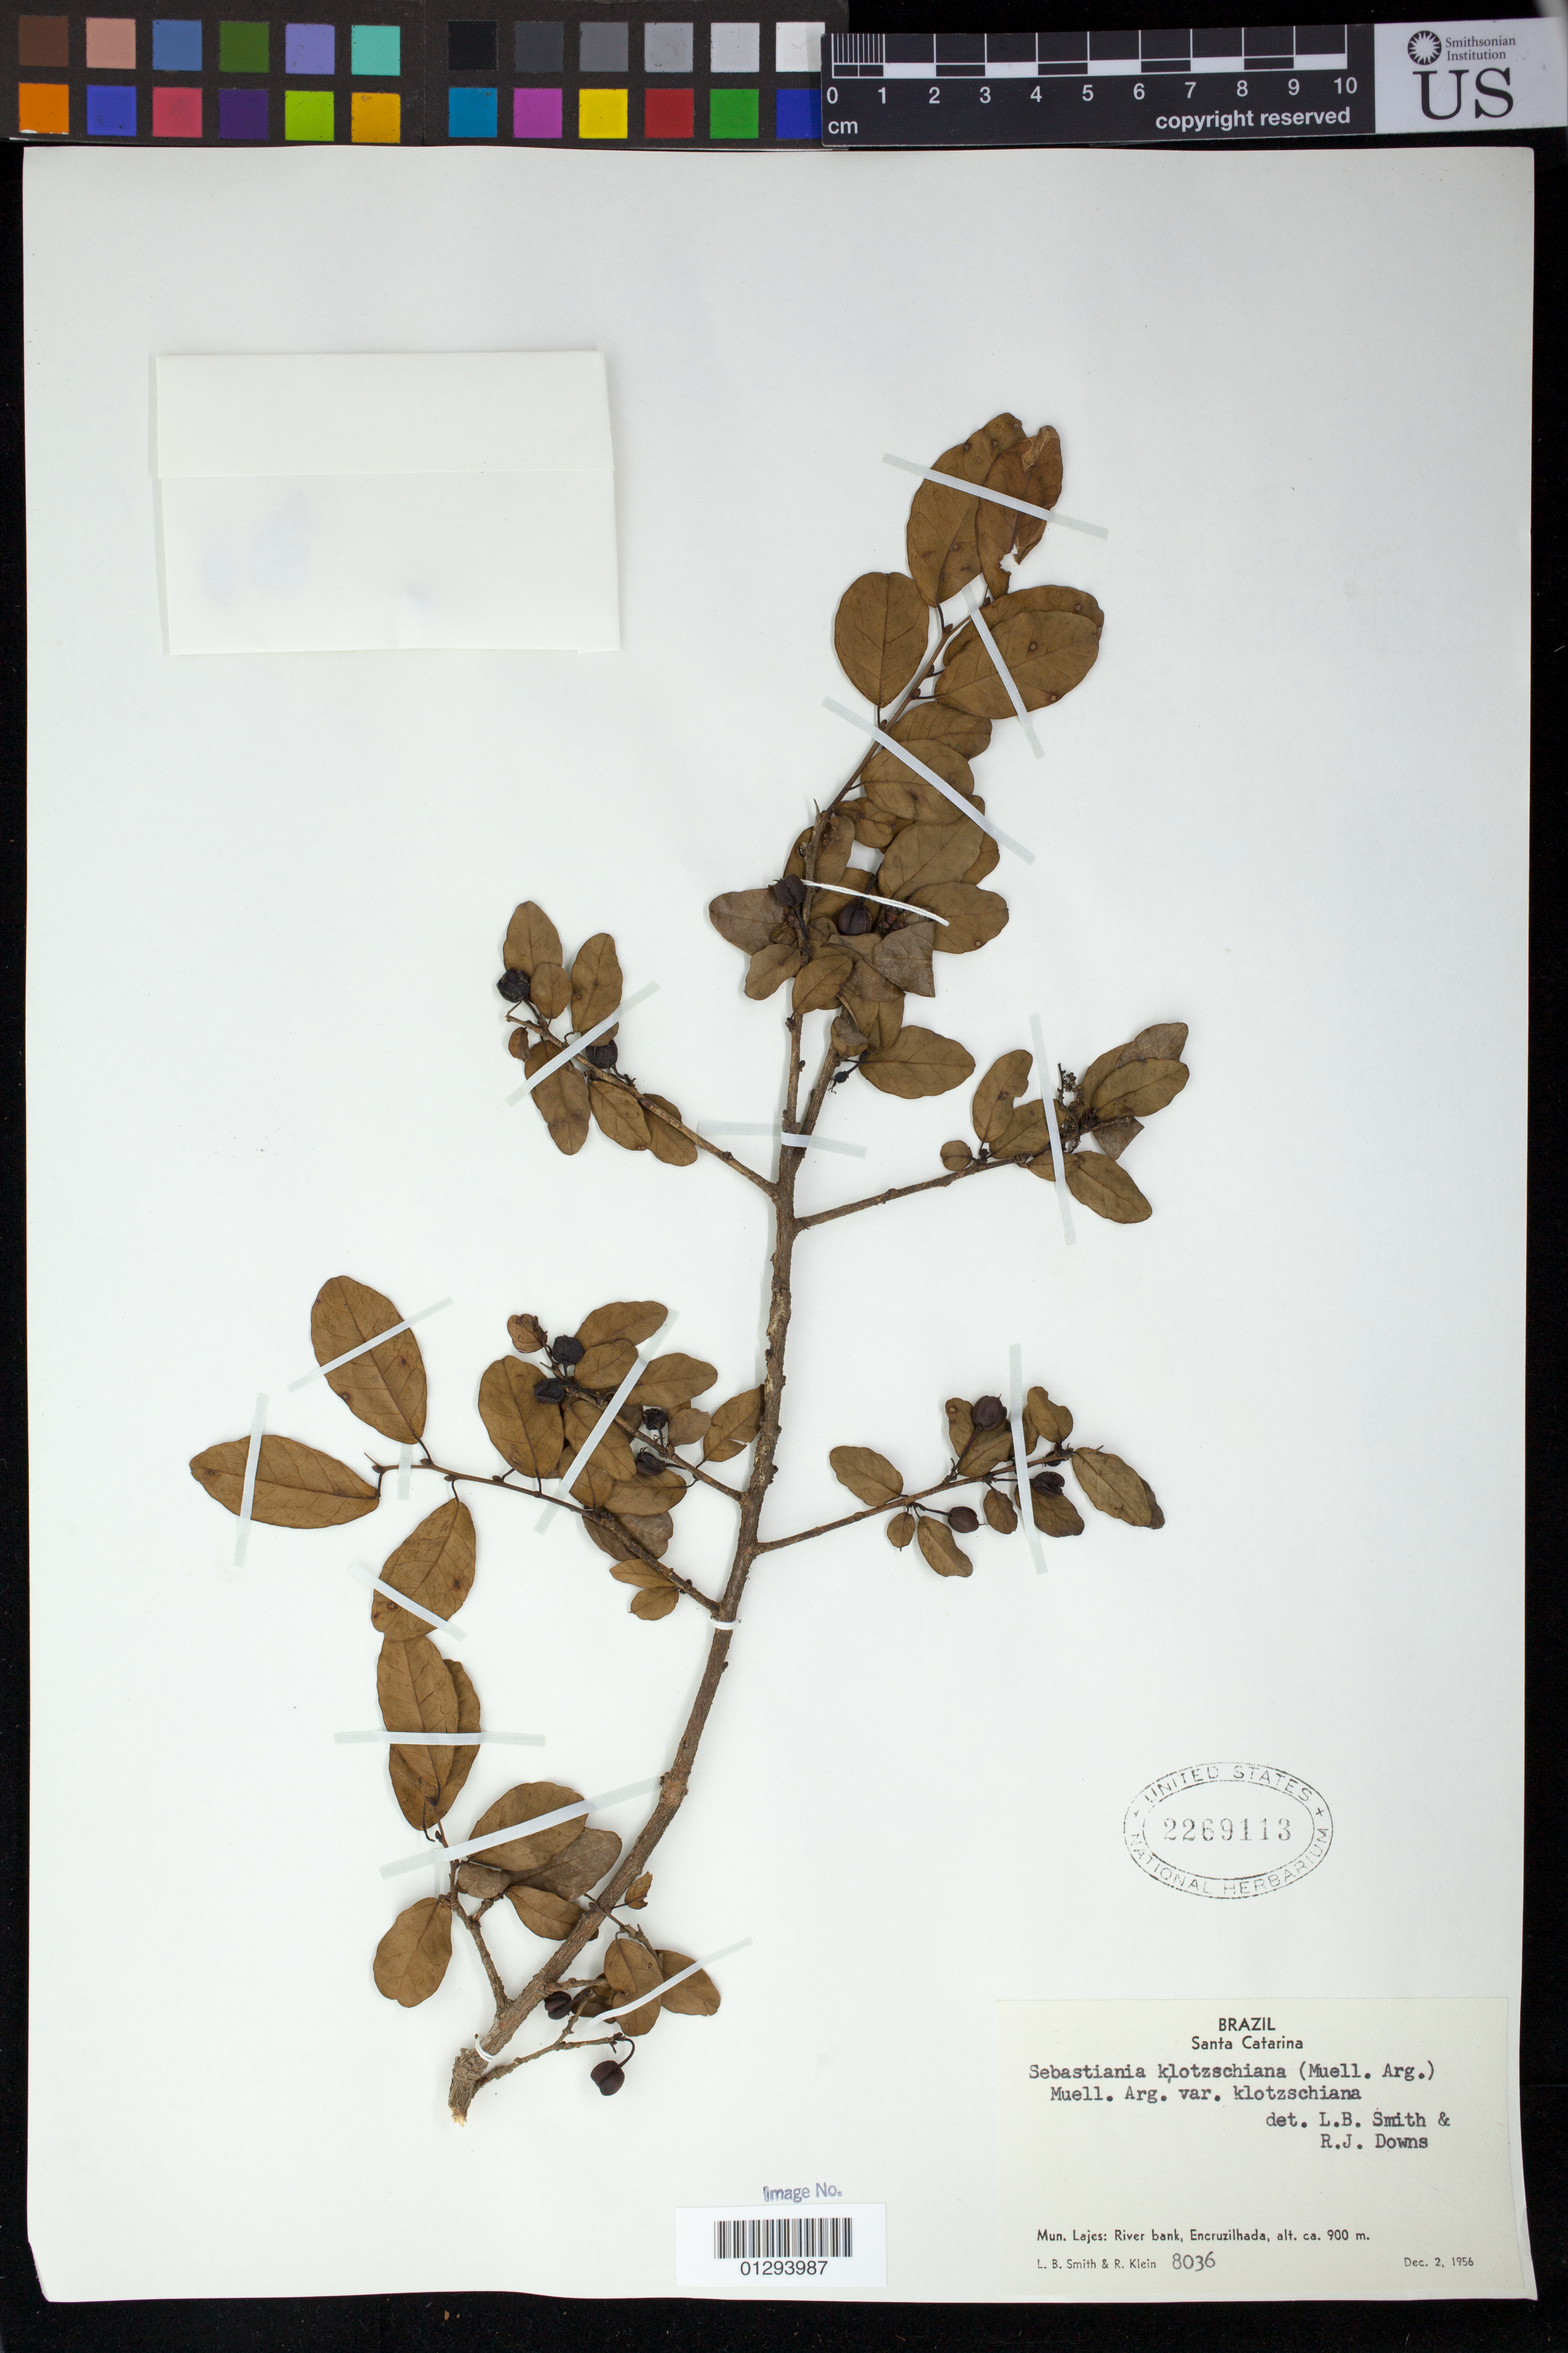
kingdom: Plantae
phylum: Tracheophyta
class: Magnoliopsida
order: Malpighiales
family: Euphorbiaceae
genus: Sebastiania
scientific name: Sebastiania commersoniana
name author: (Baill.) L.B. Sm. & Downs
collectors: L. Smith & R. M. Klein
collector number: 8036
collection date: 1956-12-02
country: Brazil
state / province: Santa Catarina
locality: Mun. Lajes: River bank, Encruzillhada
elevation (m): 900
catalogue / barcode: US 2269113